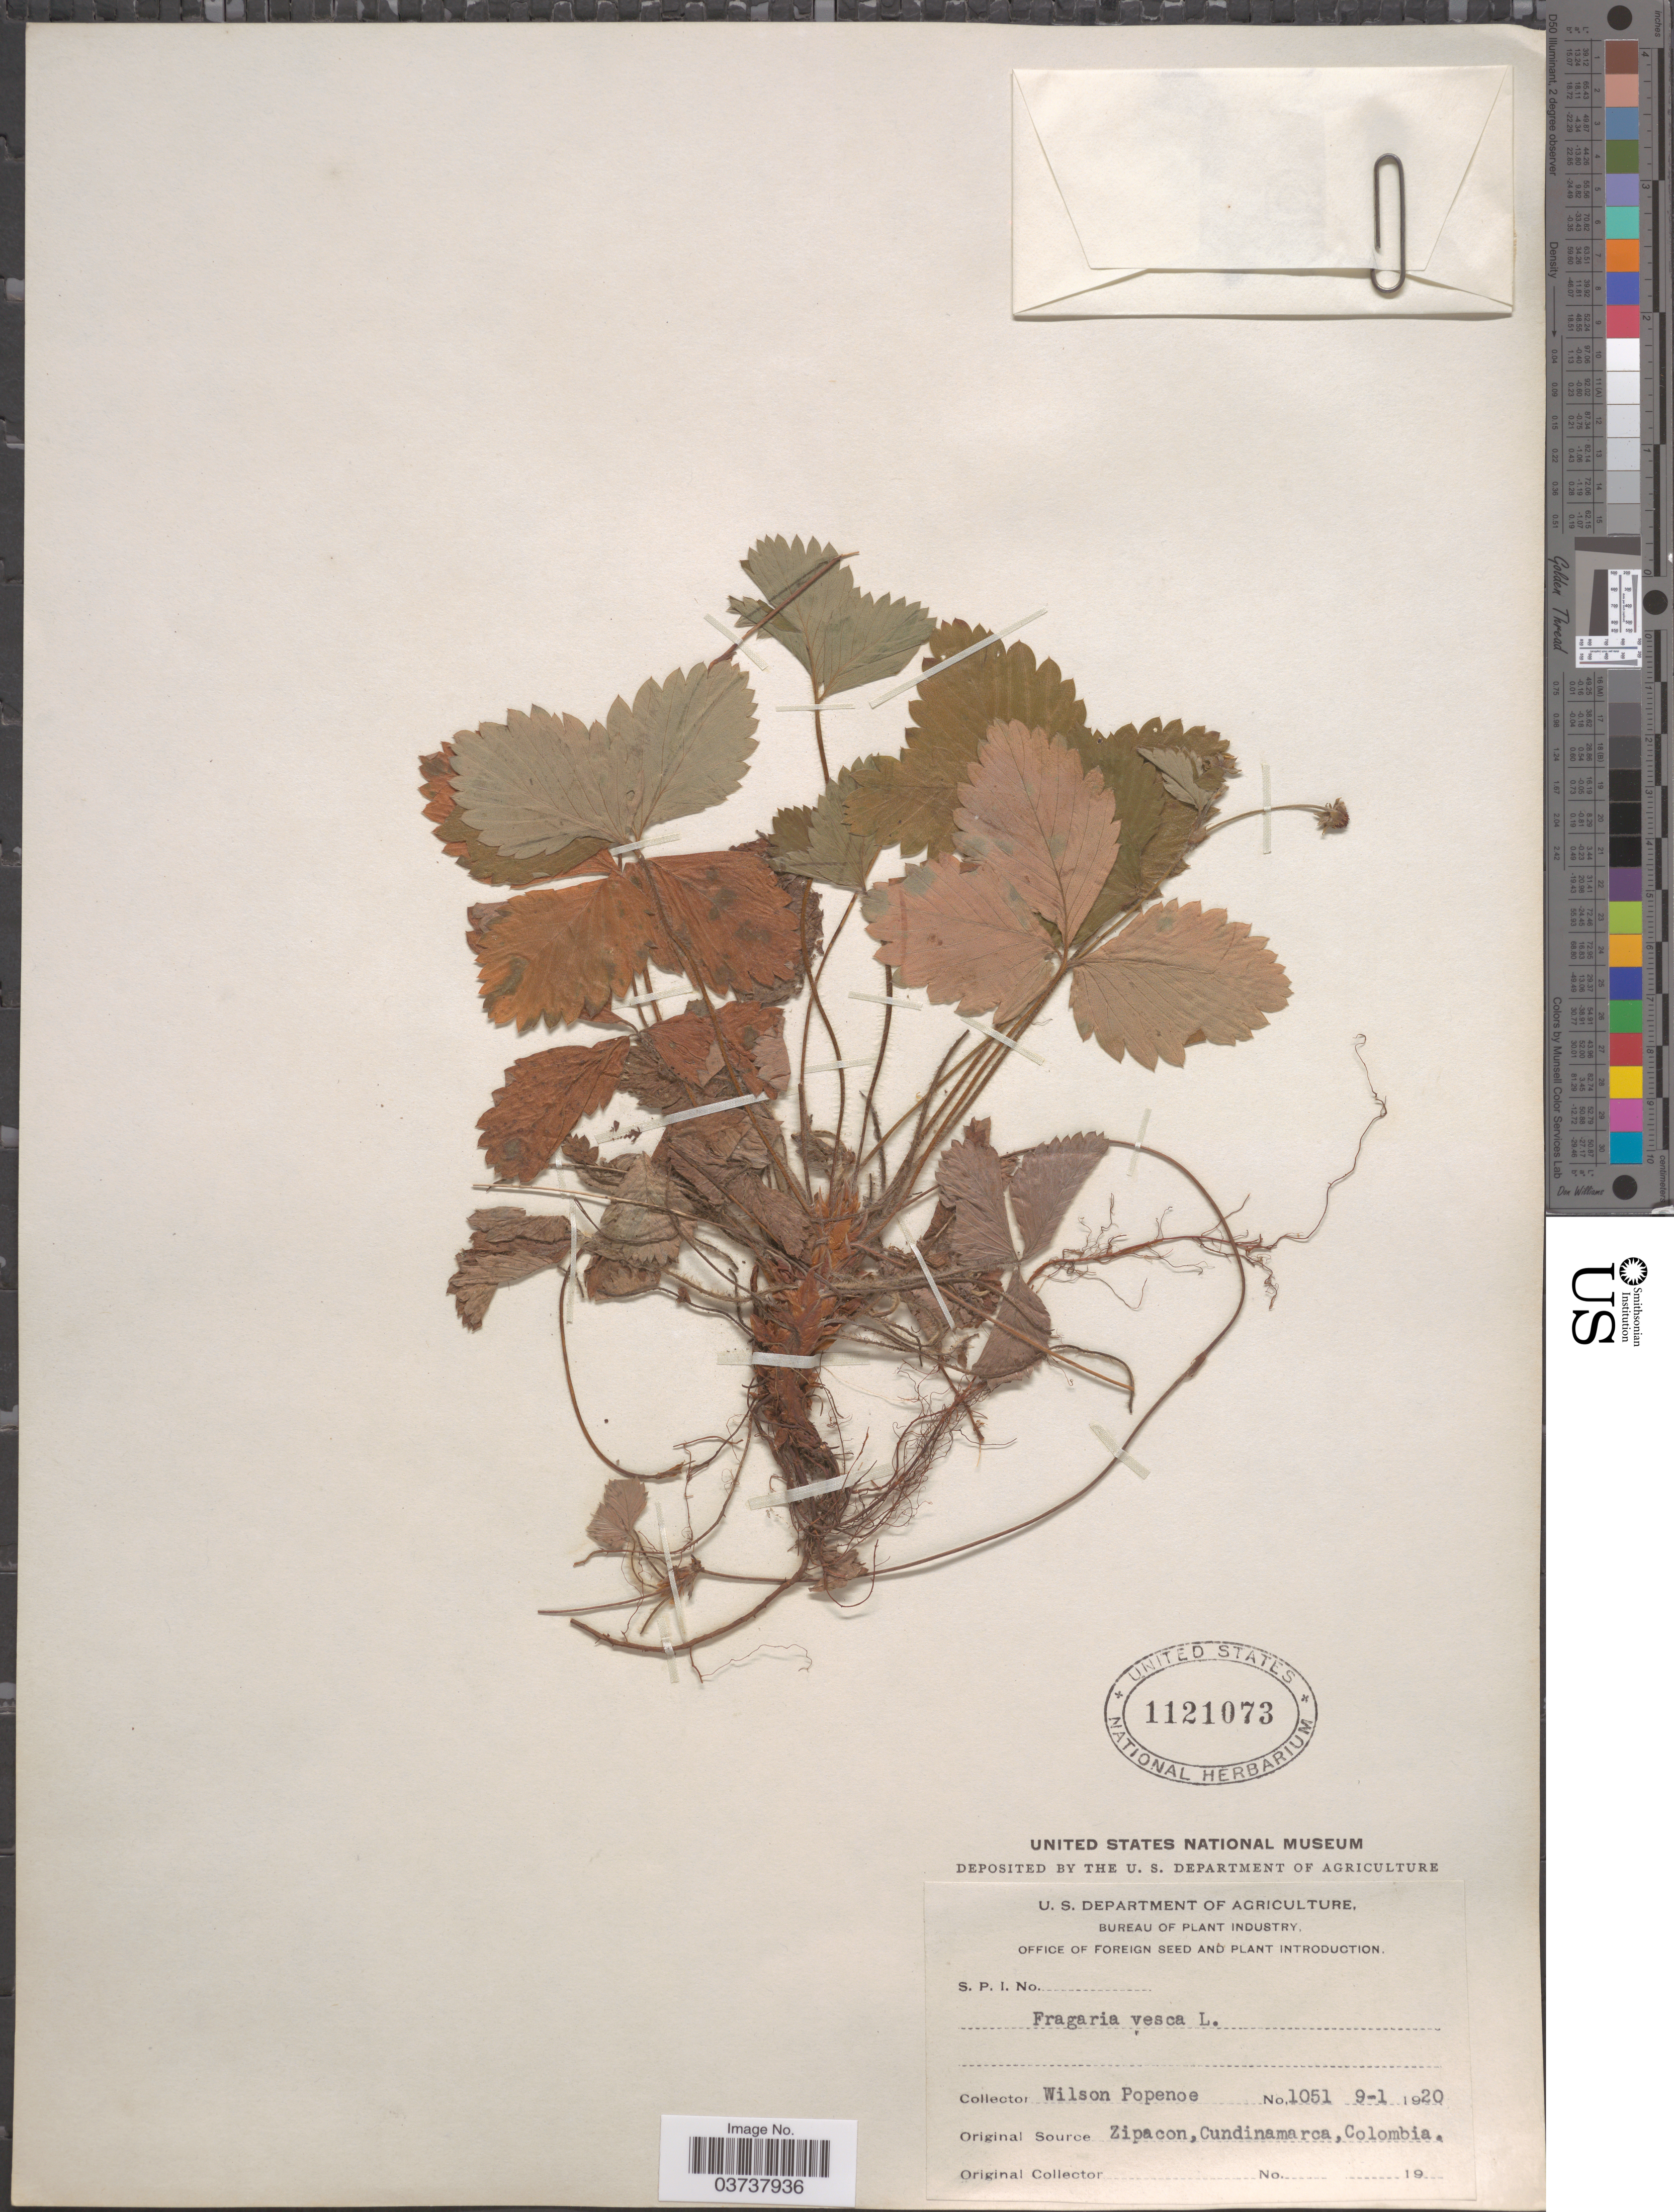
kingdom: Plantae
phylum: Tracheophyta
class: Magnoliopsida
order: Rosales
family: Rosaceae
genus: Fragaria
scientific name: Fragaria vesca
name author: L.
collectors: F. Popenoe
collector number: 1051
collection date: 1920-01-09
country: Colombia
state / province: Cundinamarca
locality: Zipacon.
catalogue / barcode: US 1121073